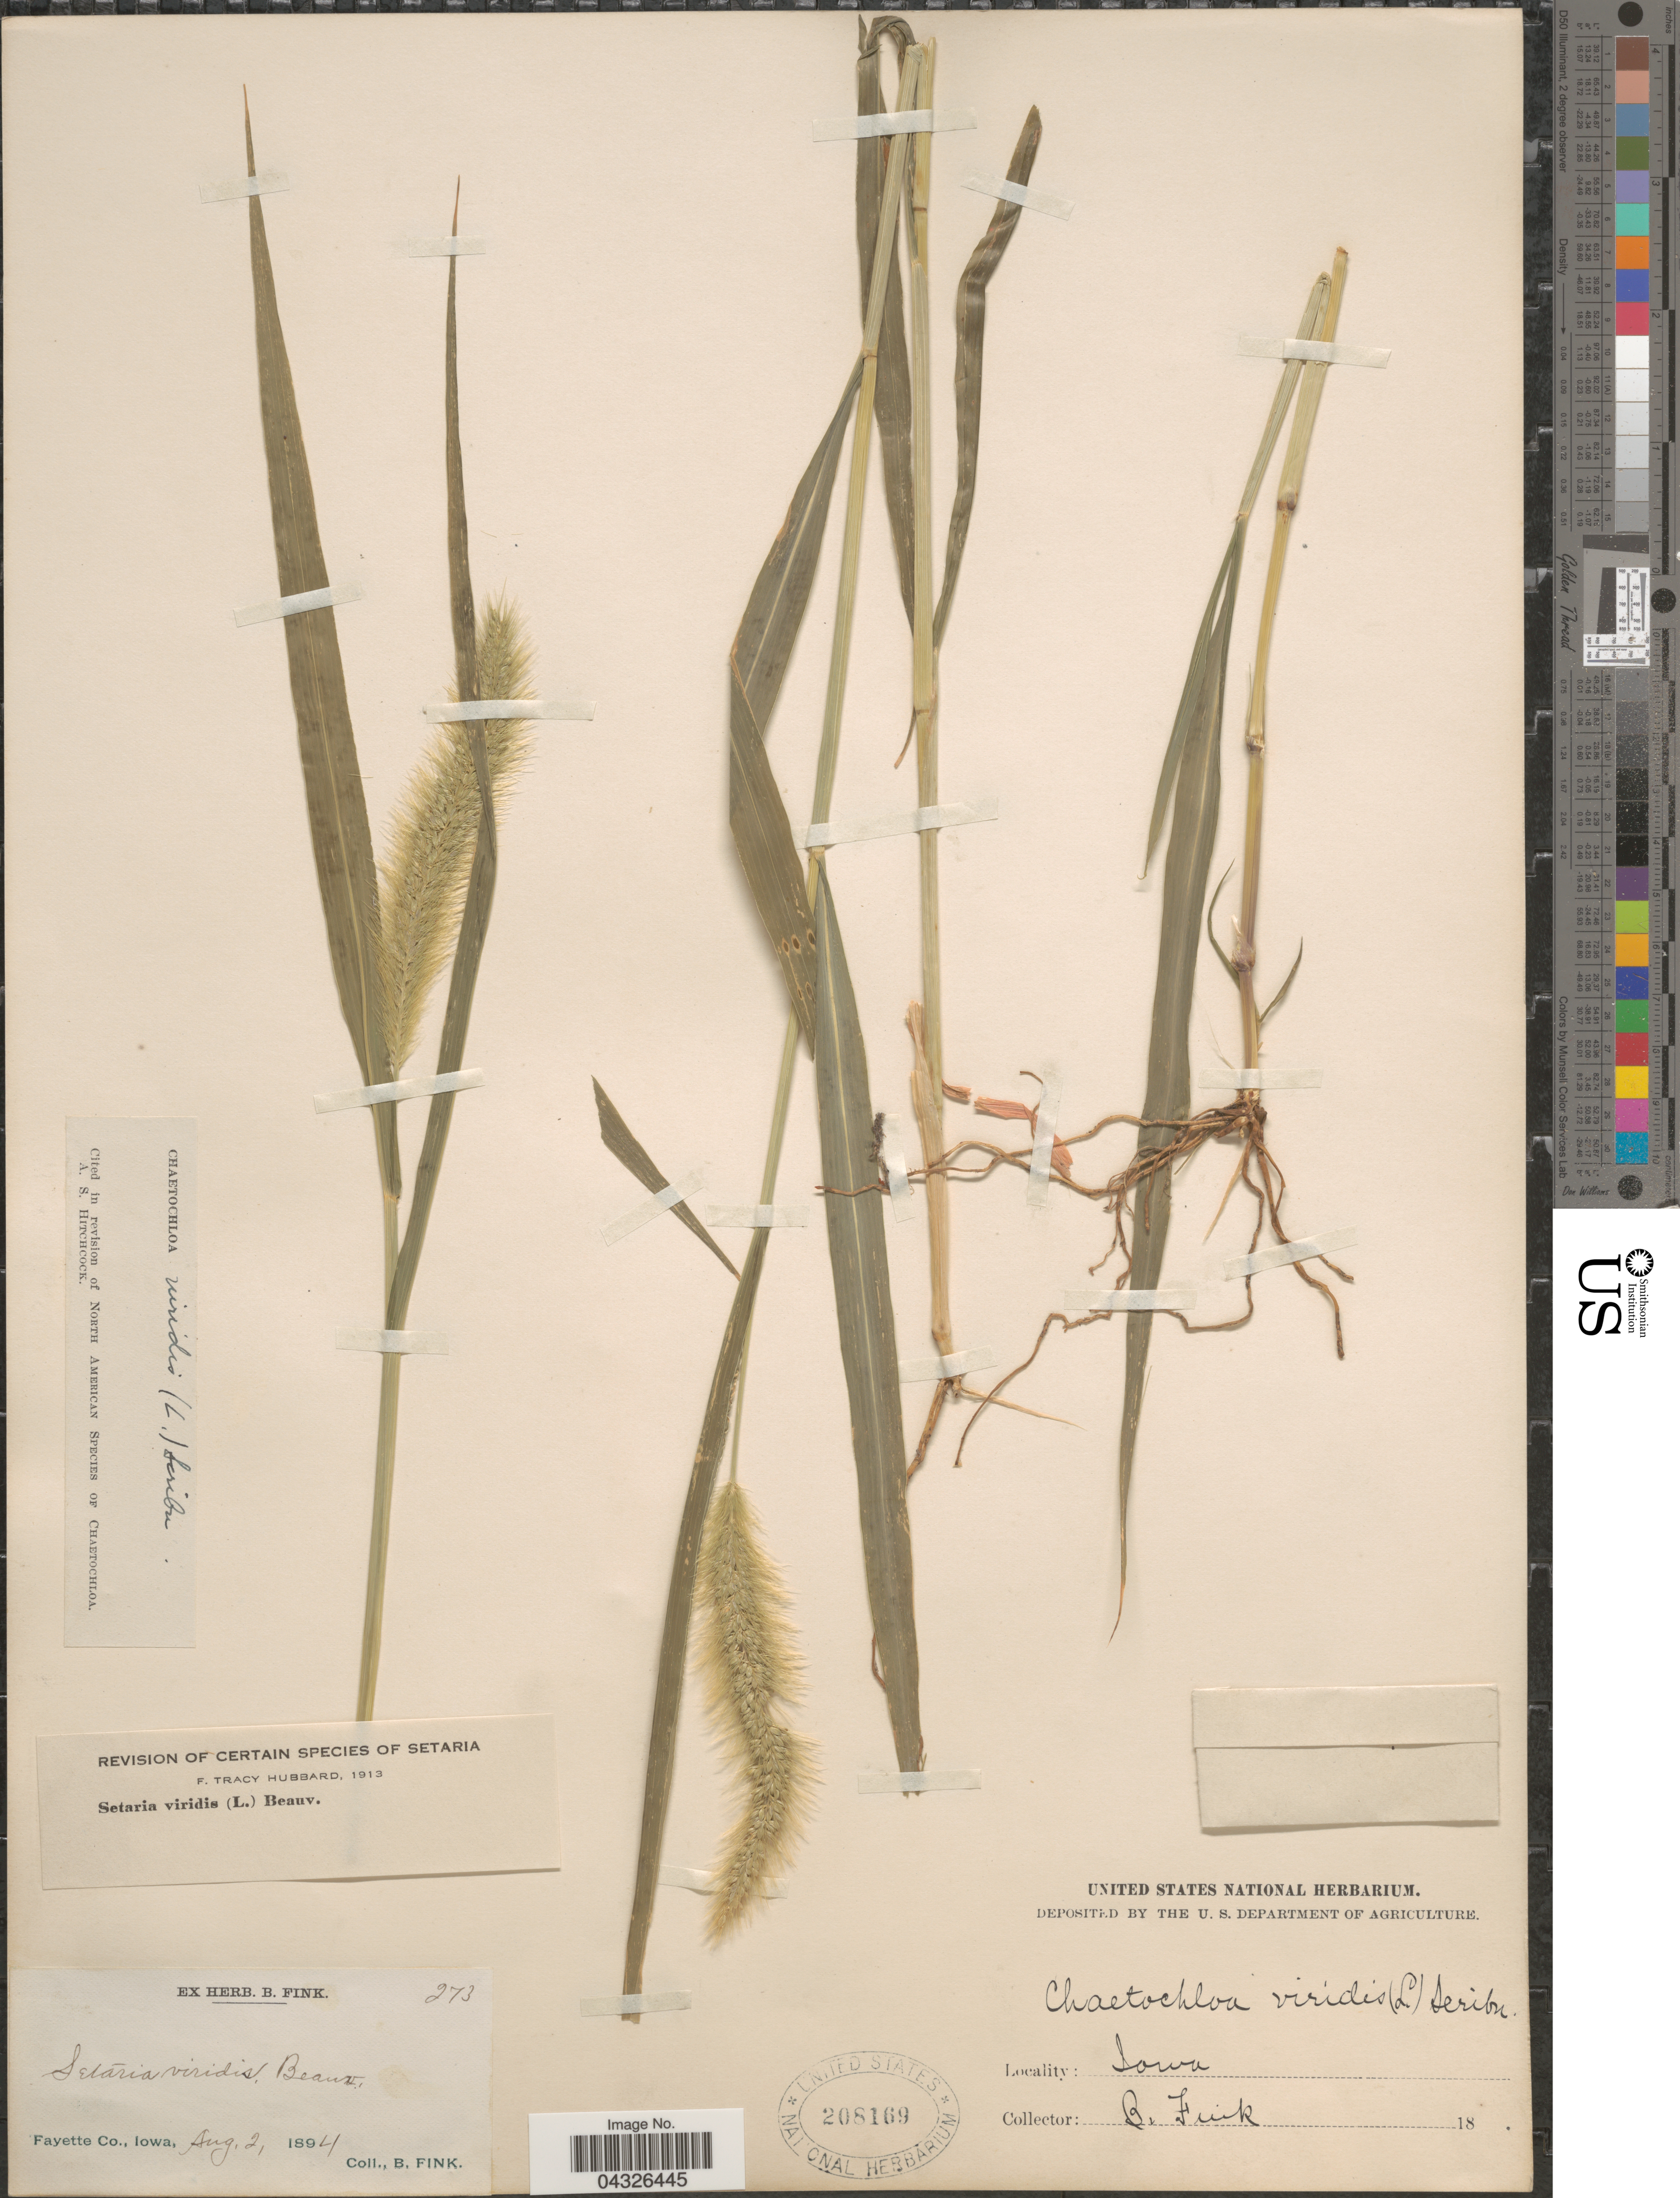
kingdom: Plantae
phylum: Tracheophyta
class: Liliopsida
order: Poales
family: Poaceae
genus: Setaria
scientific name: Setaria viridis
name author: (L.) P. Beauv.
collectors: B. Fink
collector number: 273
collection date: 1894-08-02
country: United States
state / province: Iowa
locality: Fayette Co.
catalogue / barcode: US 208169